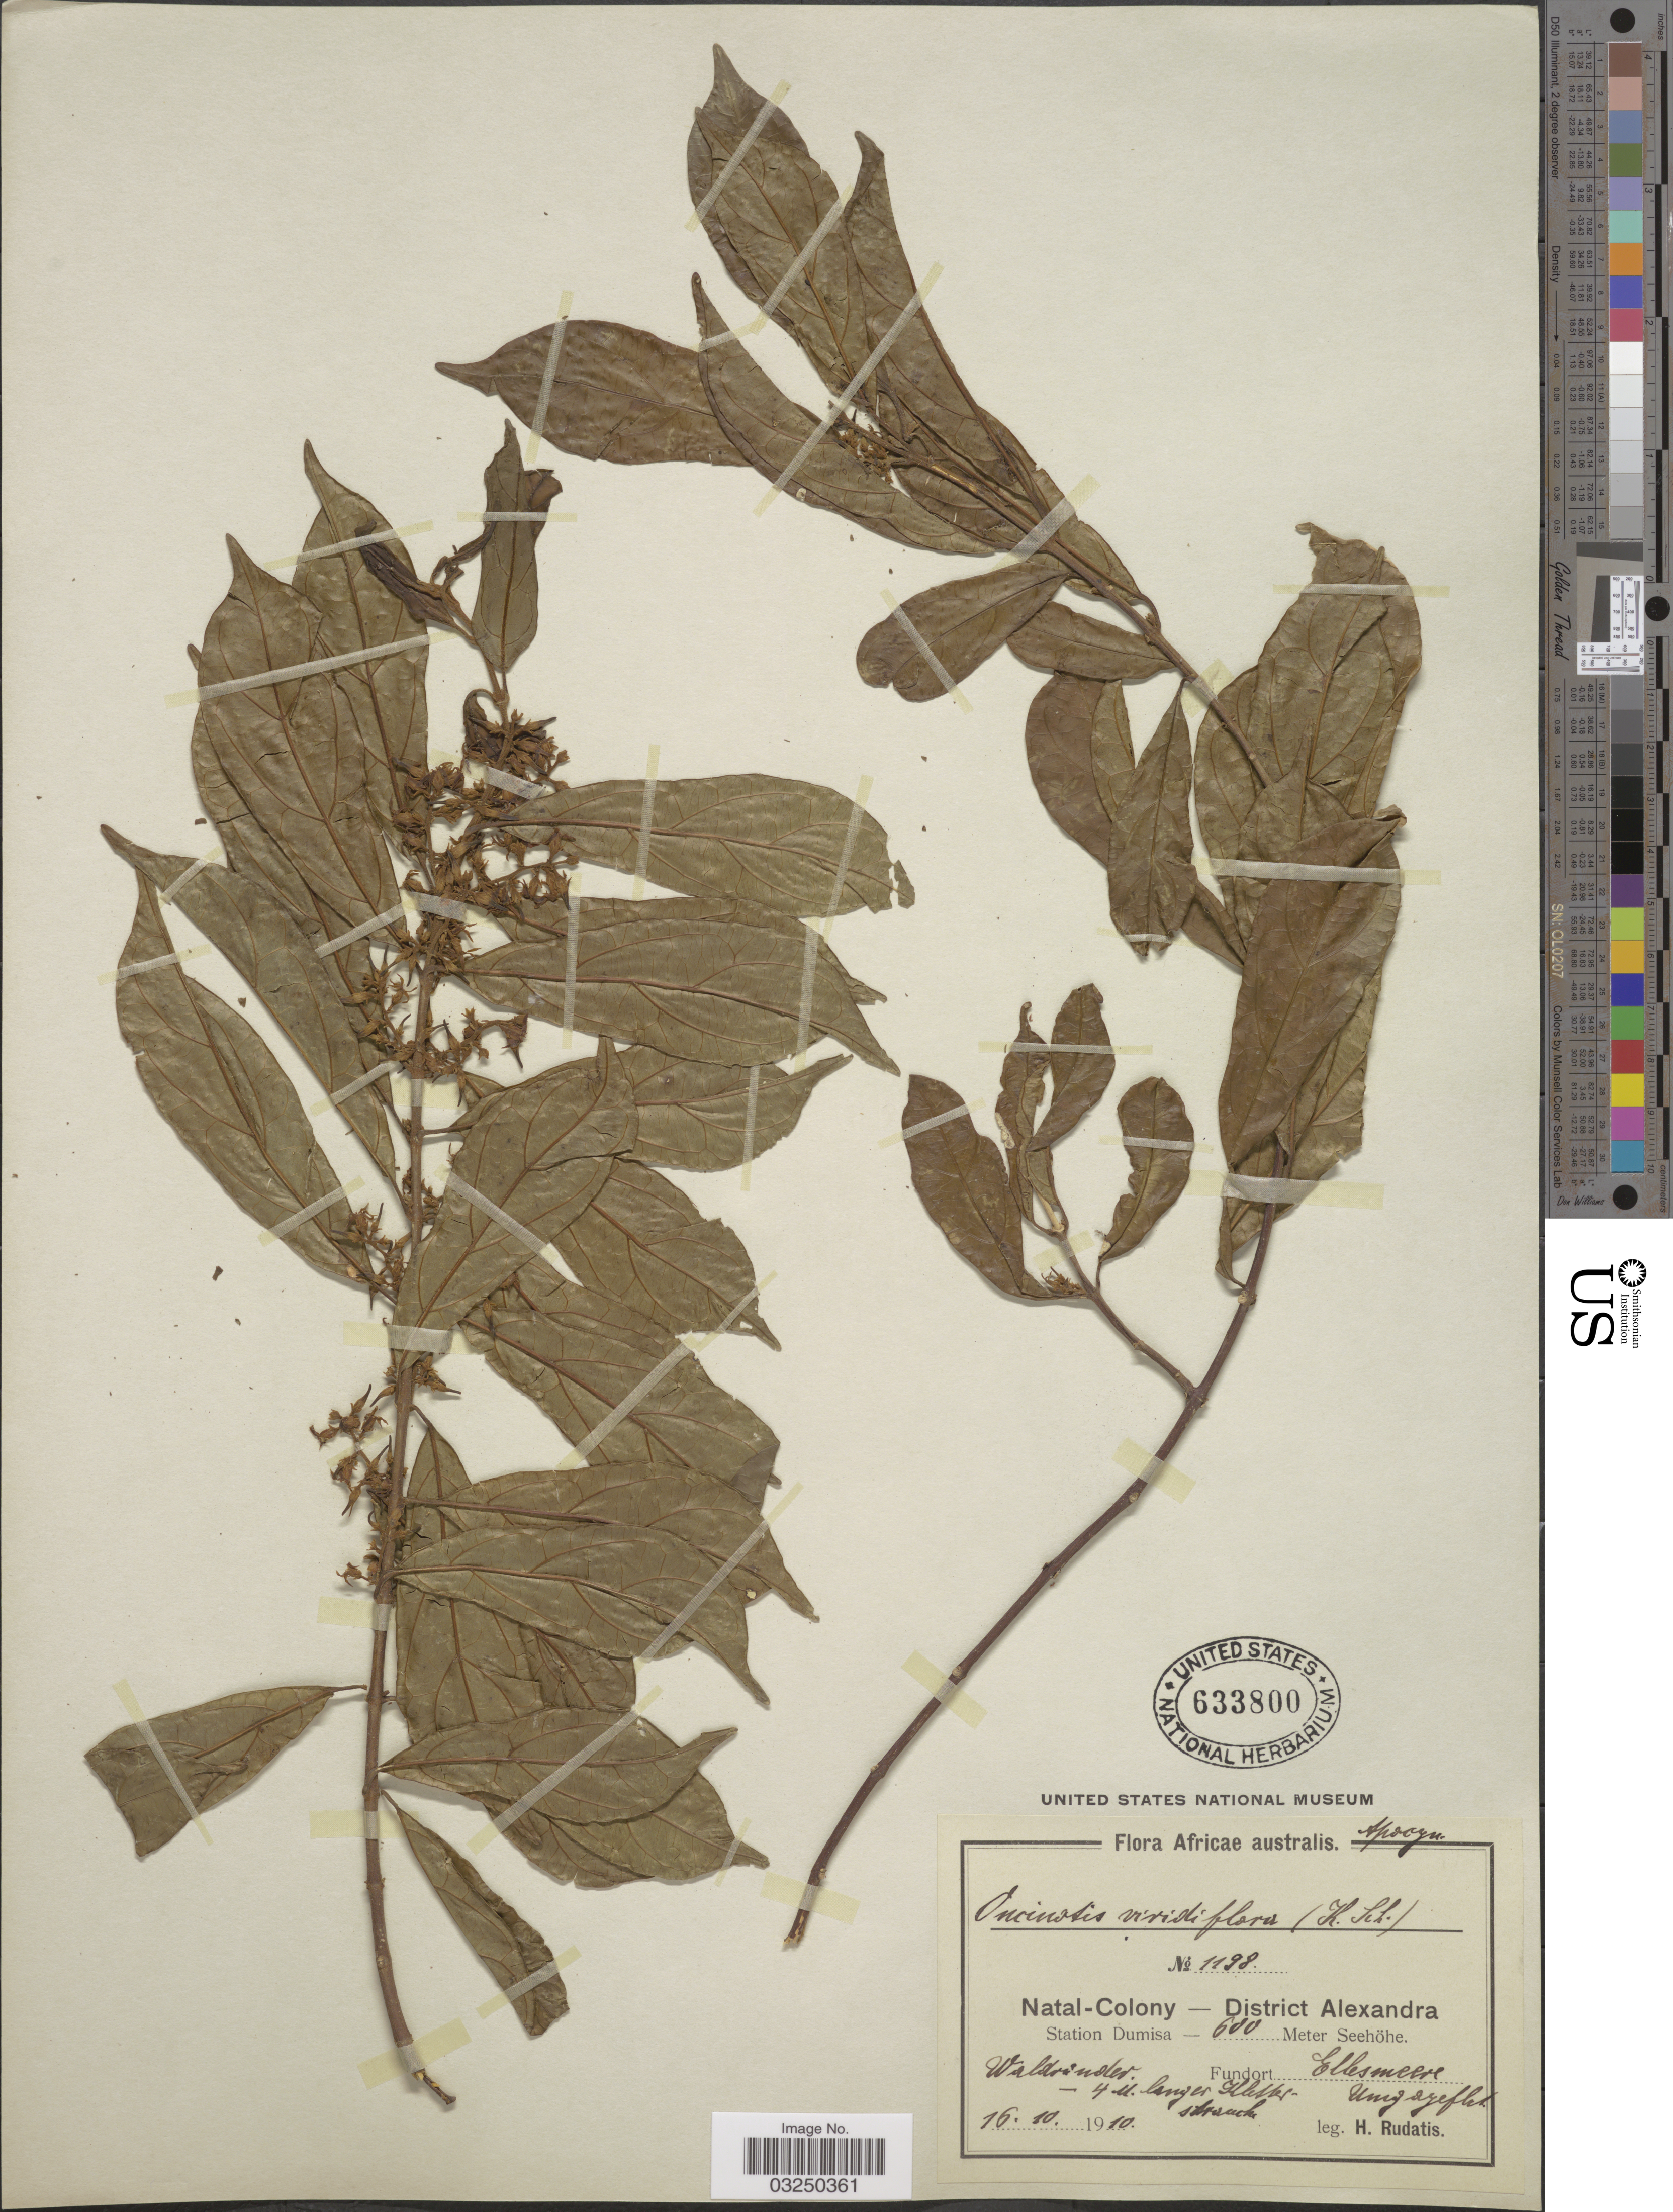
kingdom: Plantae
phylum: Tracheophyta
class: Magnoliopsida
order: Gentianales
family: Apocynaceae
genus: Oncinotis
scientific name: Oncinotis tenuiloba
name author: Stapf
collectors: H. Rudatis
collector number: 1198*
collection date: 1910-10-16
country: South Africa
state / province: KwaZulu-Natal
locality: Natal-Colony - District Alexandra, Station Dumisa, Fundort Ellesmeere [interpreted].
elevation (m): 600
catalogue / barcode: US 633800